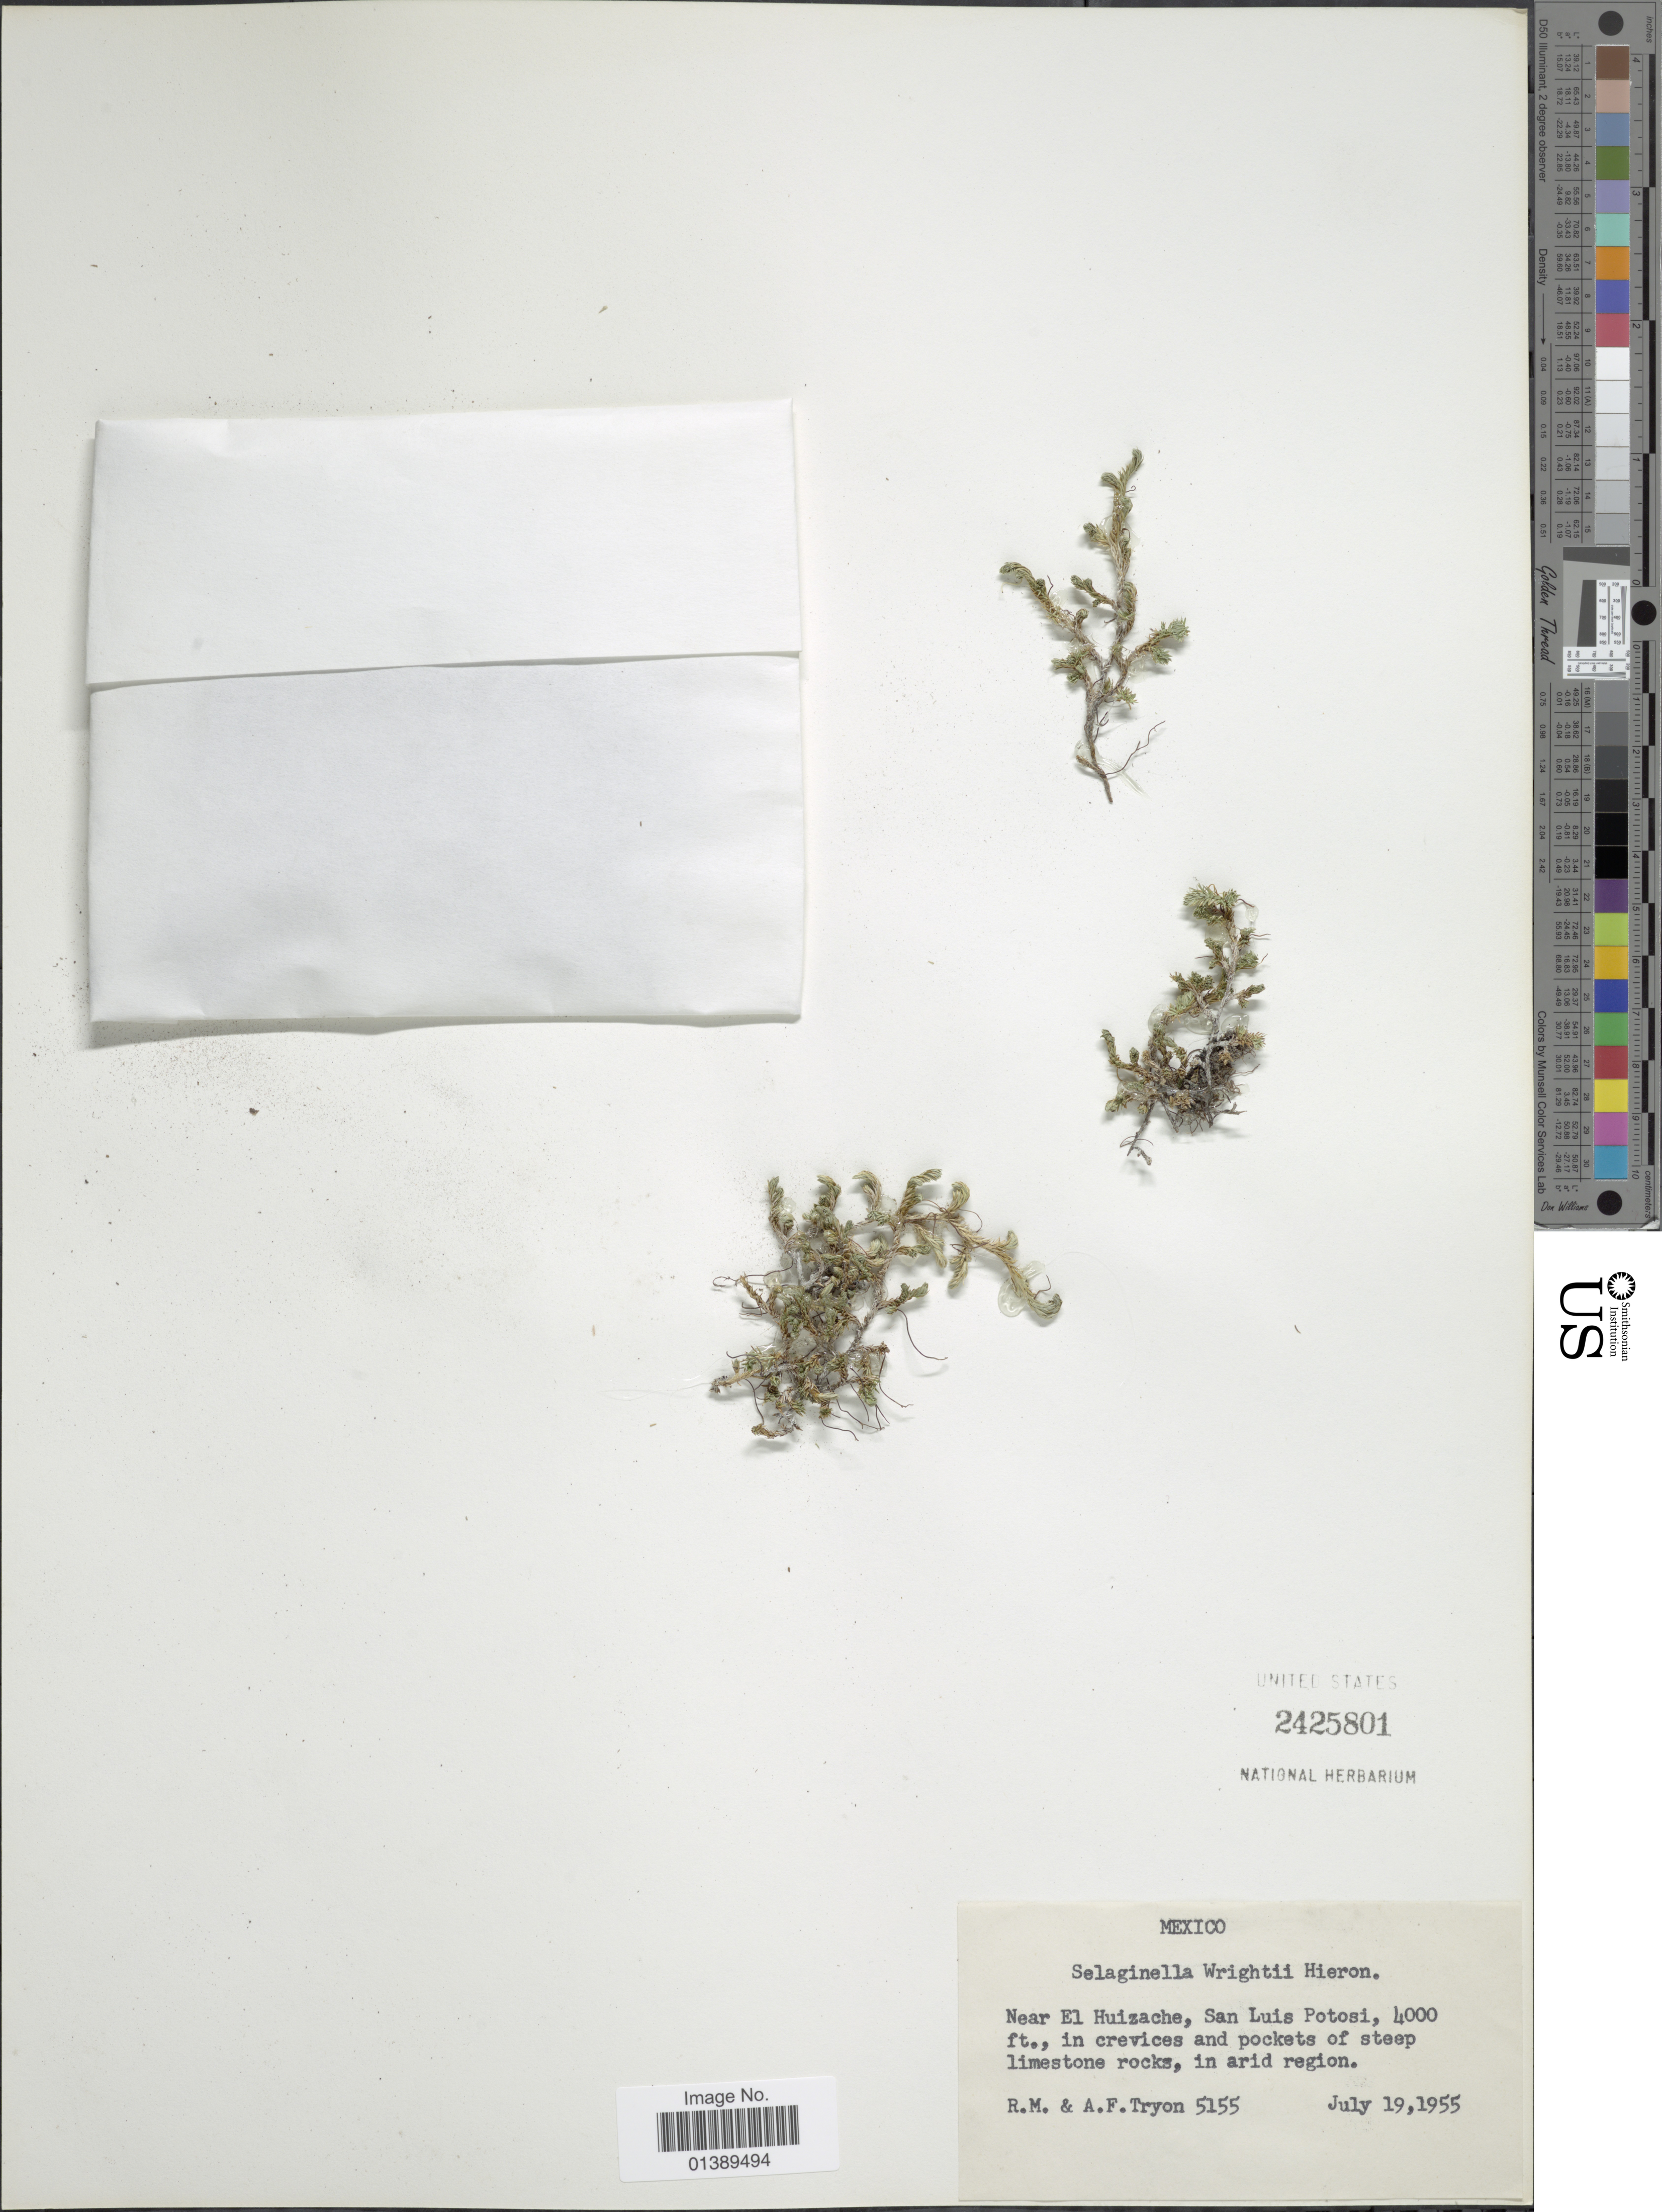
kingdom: Plantae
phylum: Tracheophyta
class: Lycopodiopsida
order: Selaginellales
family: Selaginellaceae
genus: Selaginella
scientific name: Selaginella wrightii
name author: Hieron.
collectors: R. M. Tryon & A. F. Tryon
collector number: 5155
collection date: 1955-07-19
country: Mexico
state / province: San Luis Potosí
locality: Near El Huizache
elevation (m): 1219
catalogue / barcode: US 2425801